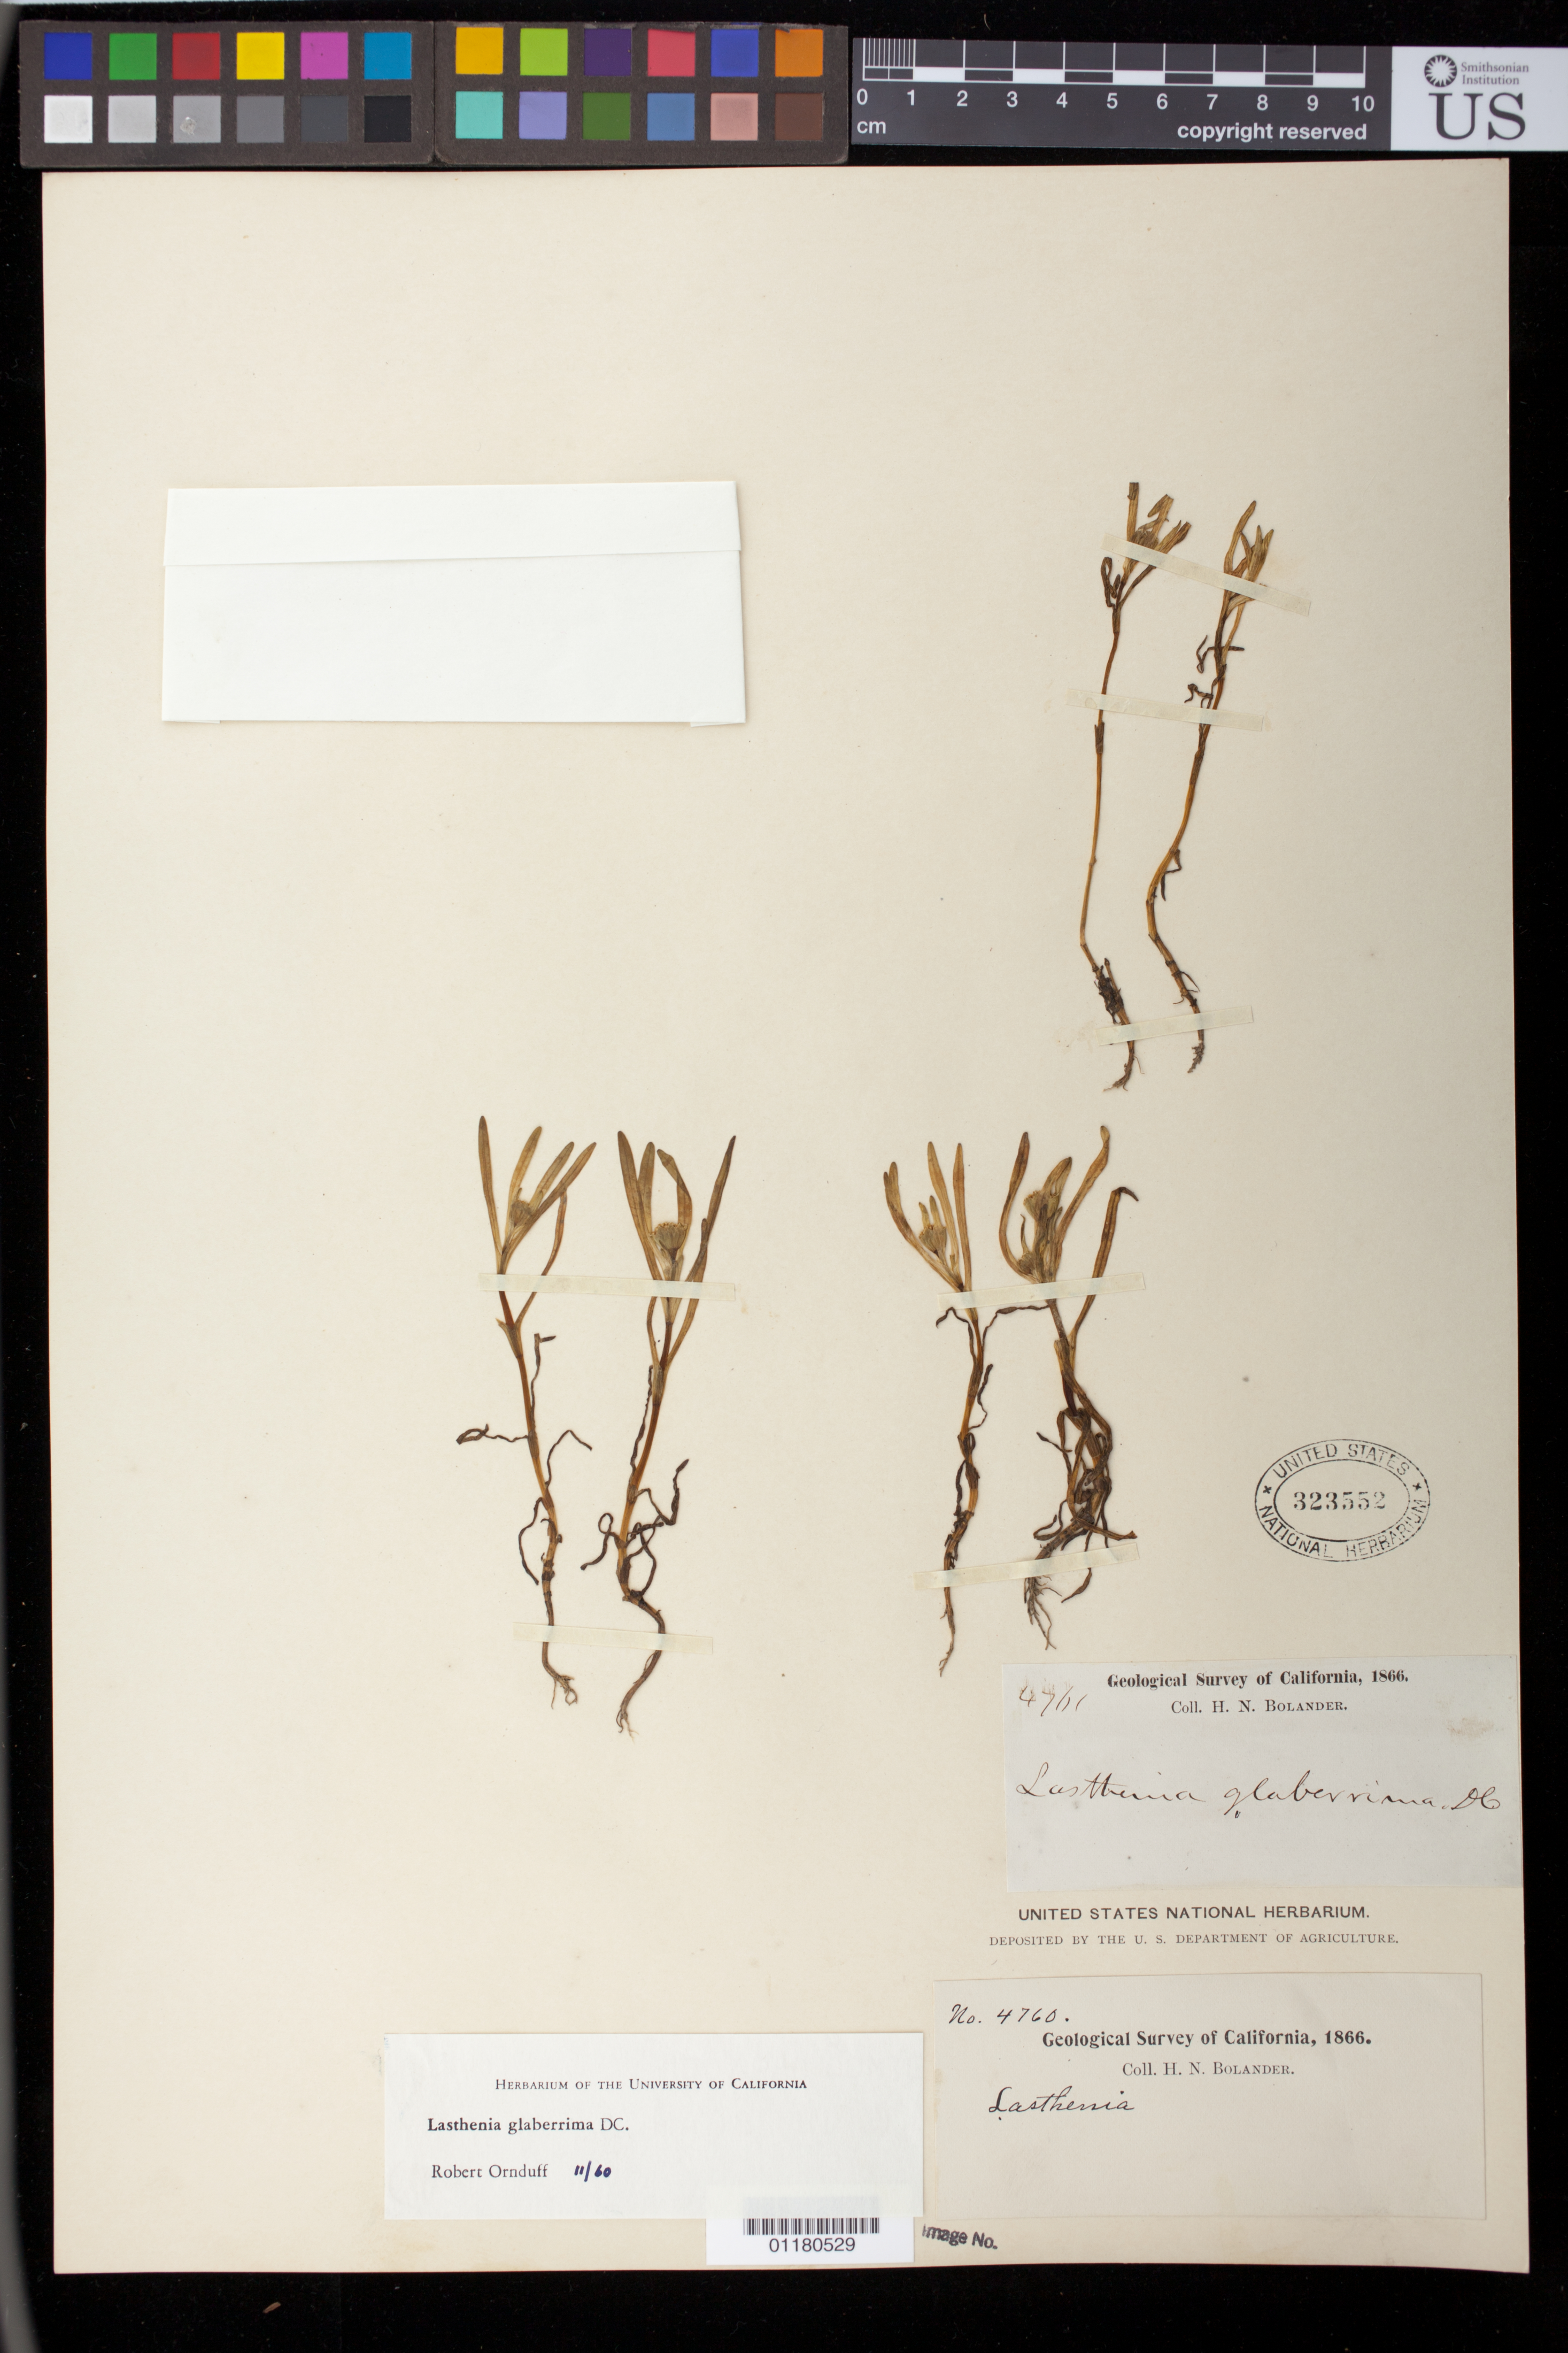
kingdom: Plantae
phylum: Tracheophyta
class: Magnoliopsida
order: Asterales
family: Asteraceae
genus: Lasthenia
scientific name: Lasthenia glaberrima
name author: DC.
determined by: Ornduff, R.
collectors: H. Bolander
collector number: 4760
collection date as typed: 1866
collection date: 1866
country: United States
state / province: California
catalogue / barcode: US 323552